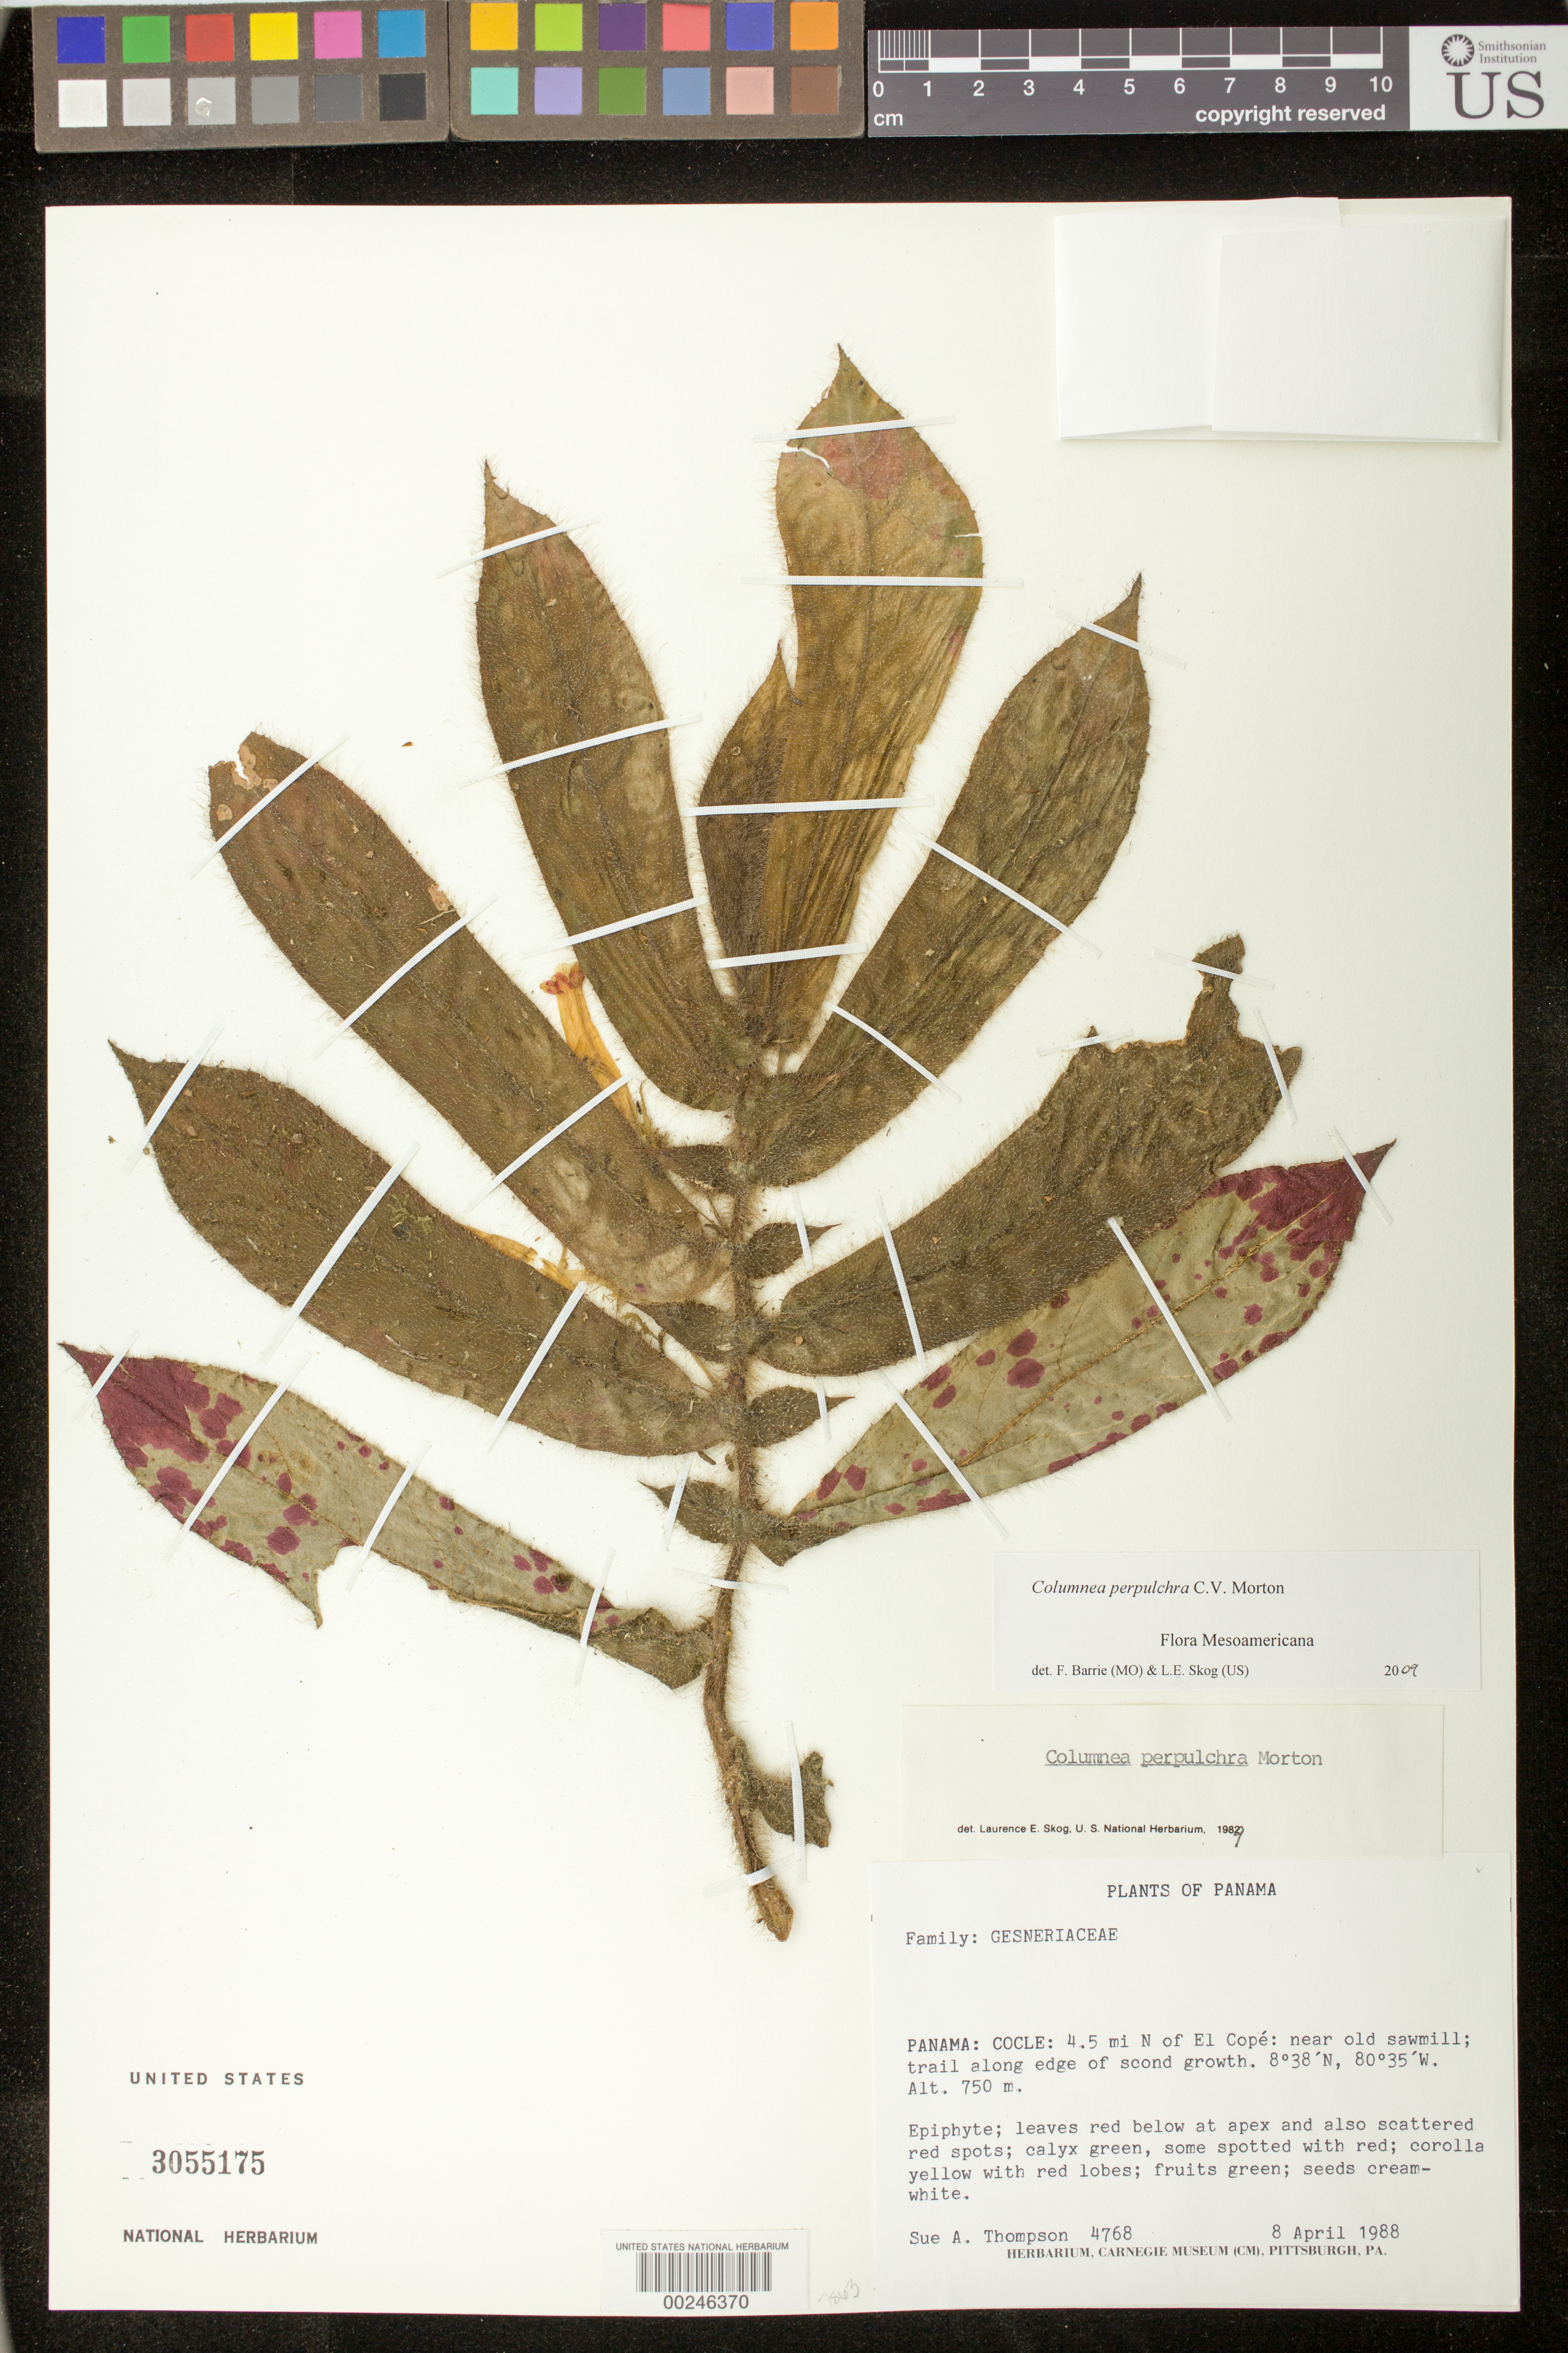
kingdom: Plantae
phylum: Tracheophyta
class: Magnoliopsida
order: Lamiales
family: Gesneriaceae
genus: Columnea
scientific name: Columnea perpulchra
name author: C.V. Morton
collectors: S. A. Thompson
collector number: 4768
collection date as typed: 08 Apr 1988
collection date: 1988-04-08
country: Panama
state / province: Coclé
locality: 4.5 mi N of El Cope, near old sawmill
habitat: Trail along edge of second growth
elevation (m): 750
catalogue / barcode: US 3055175